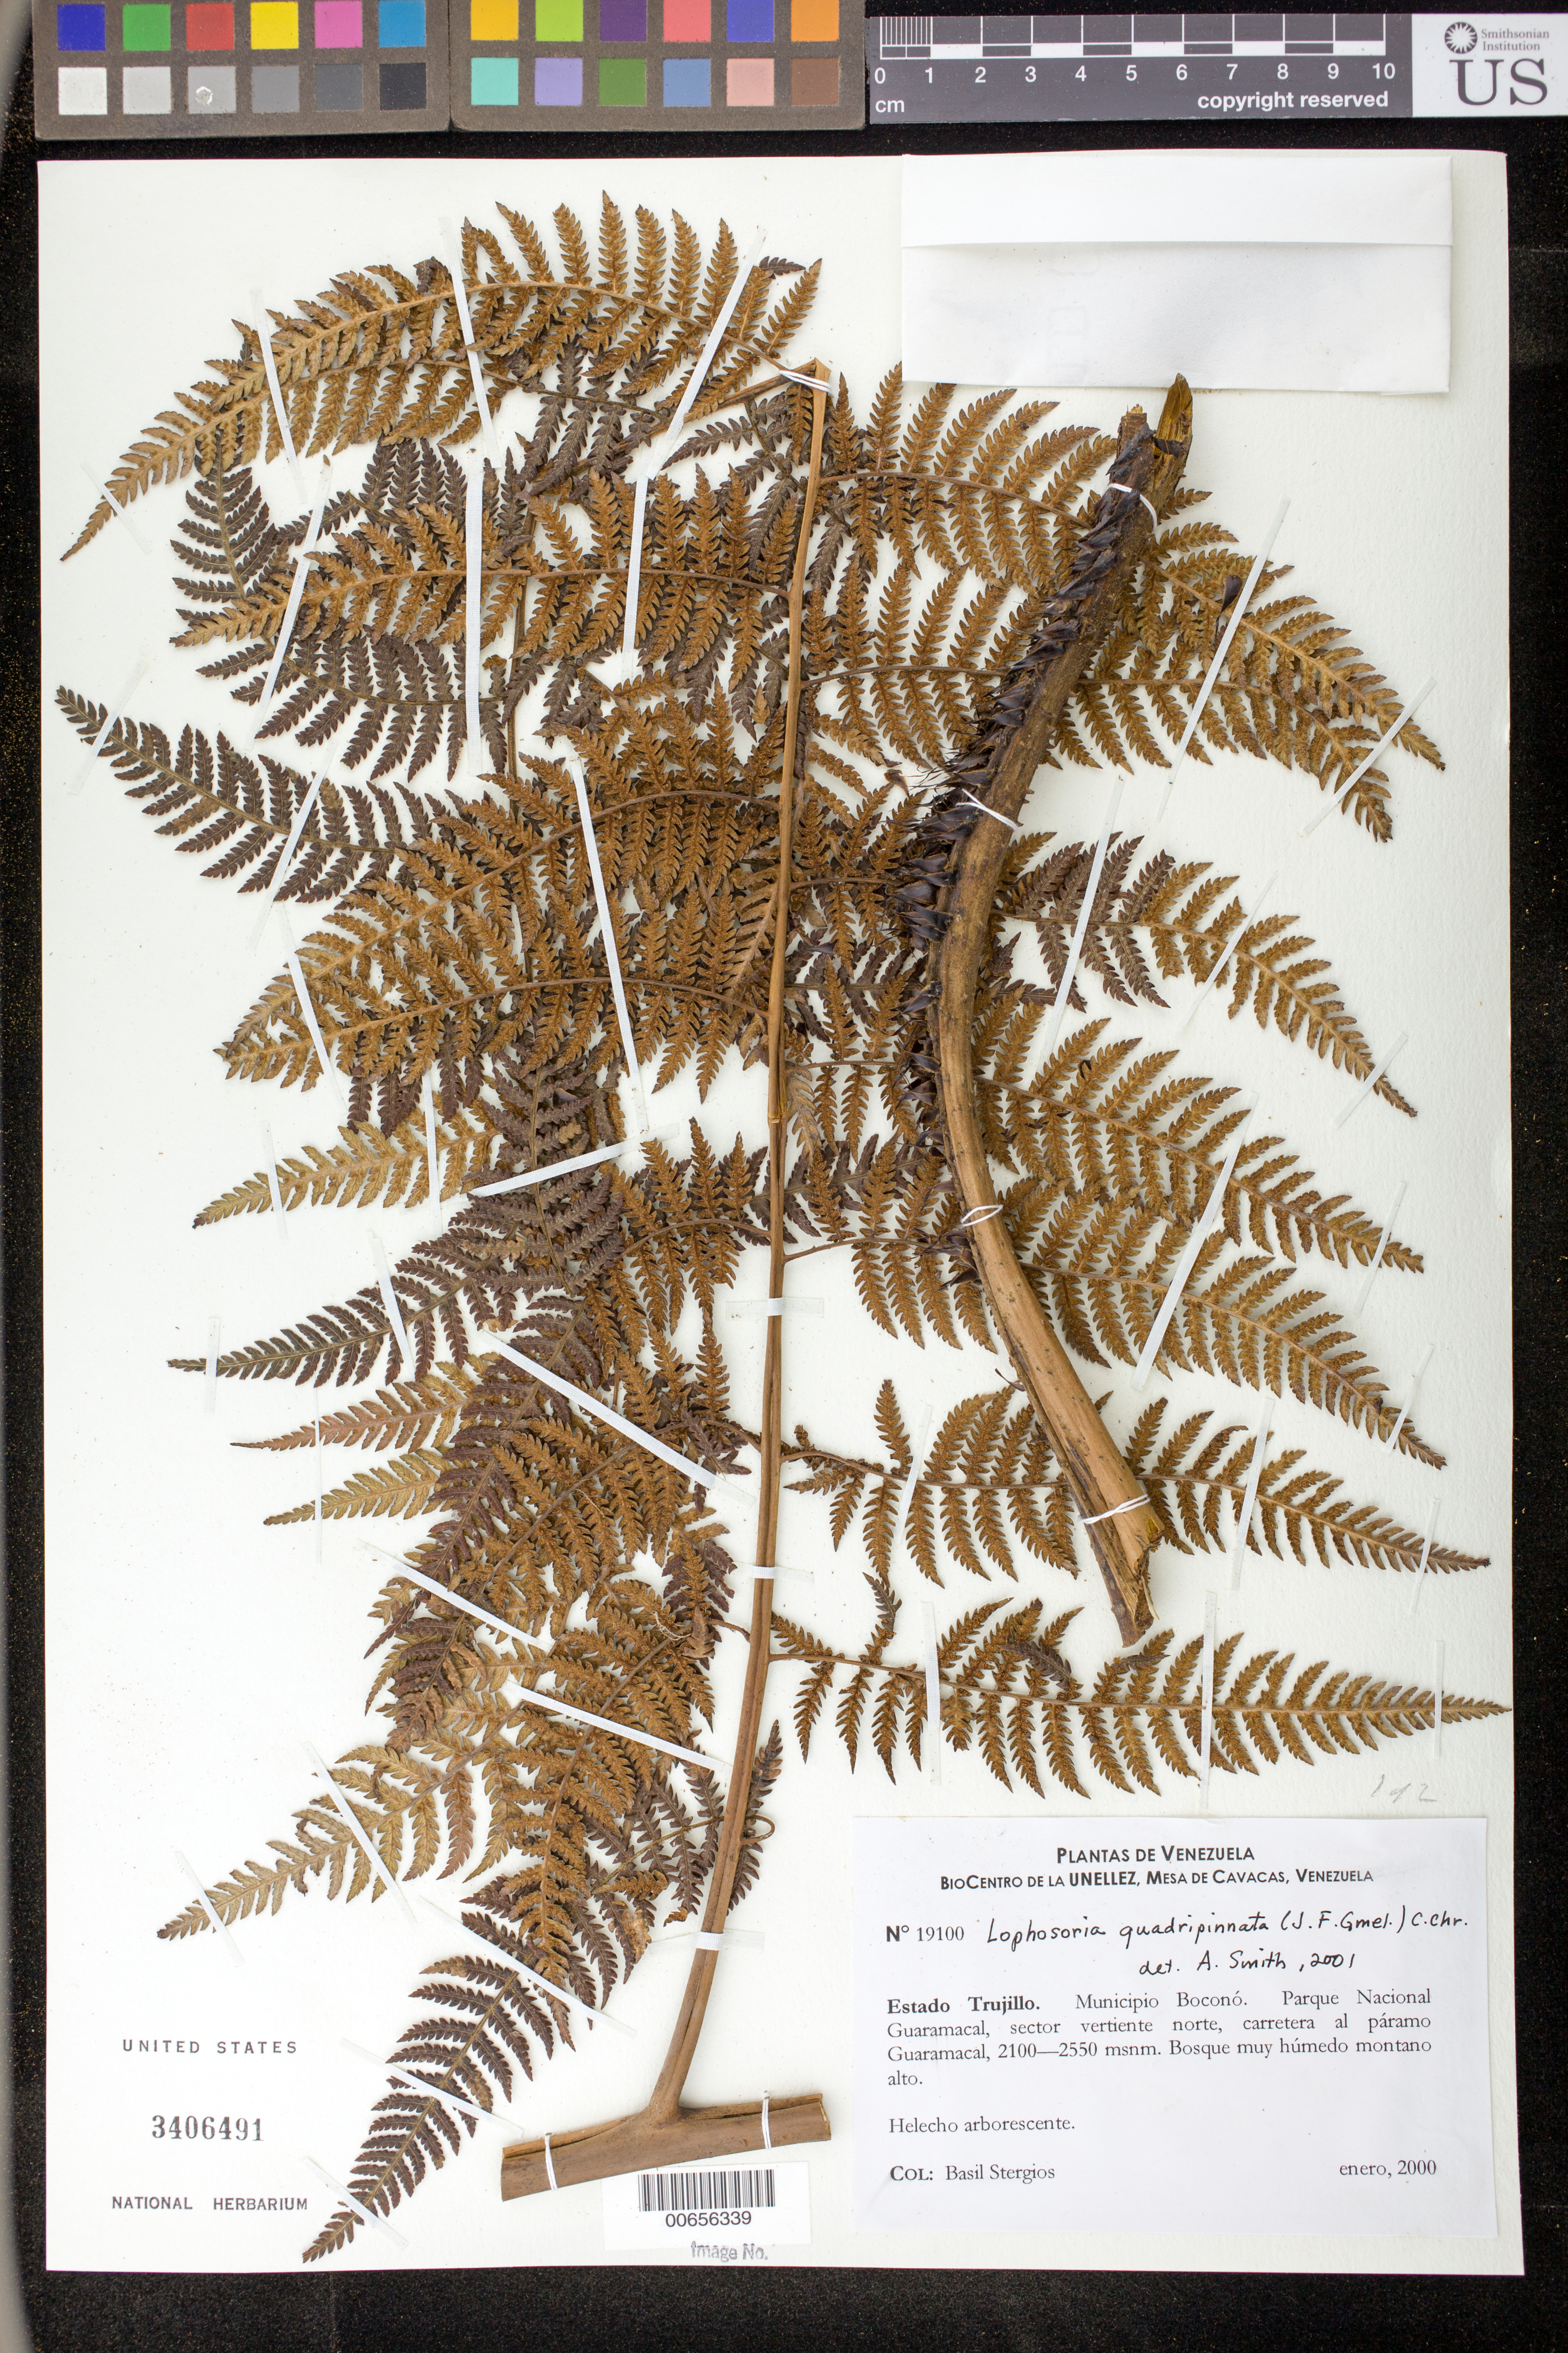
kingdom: Plantae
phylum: Tracheophyta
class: Polypodiopsida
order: Cyatheales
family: Dicksoniaceae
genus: Lophosoria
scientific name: Lophosoria quadripinnata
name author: (J.F. Gmel.) C. Chr.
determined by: Smith, Alan R., (UC)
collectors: B. G. Stergios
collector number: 19100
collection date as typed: Jan 2000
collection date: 2000-01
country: Venezuela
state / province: Trujillo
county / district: Boconó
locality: Parque Nacional Guaramacal, vertiente N, carretera al páramo Guaramacal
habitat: Bosque muy húmedo montano alto.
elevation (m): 2100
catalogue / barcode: US 3406491